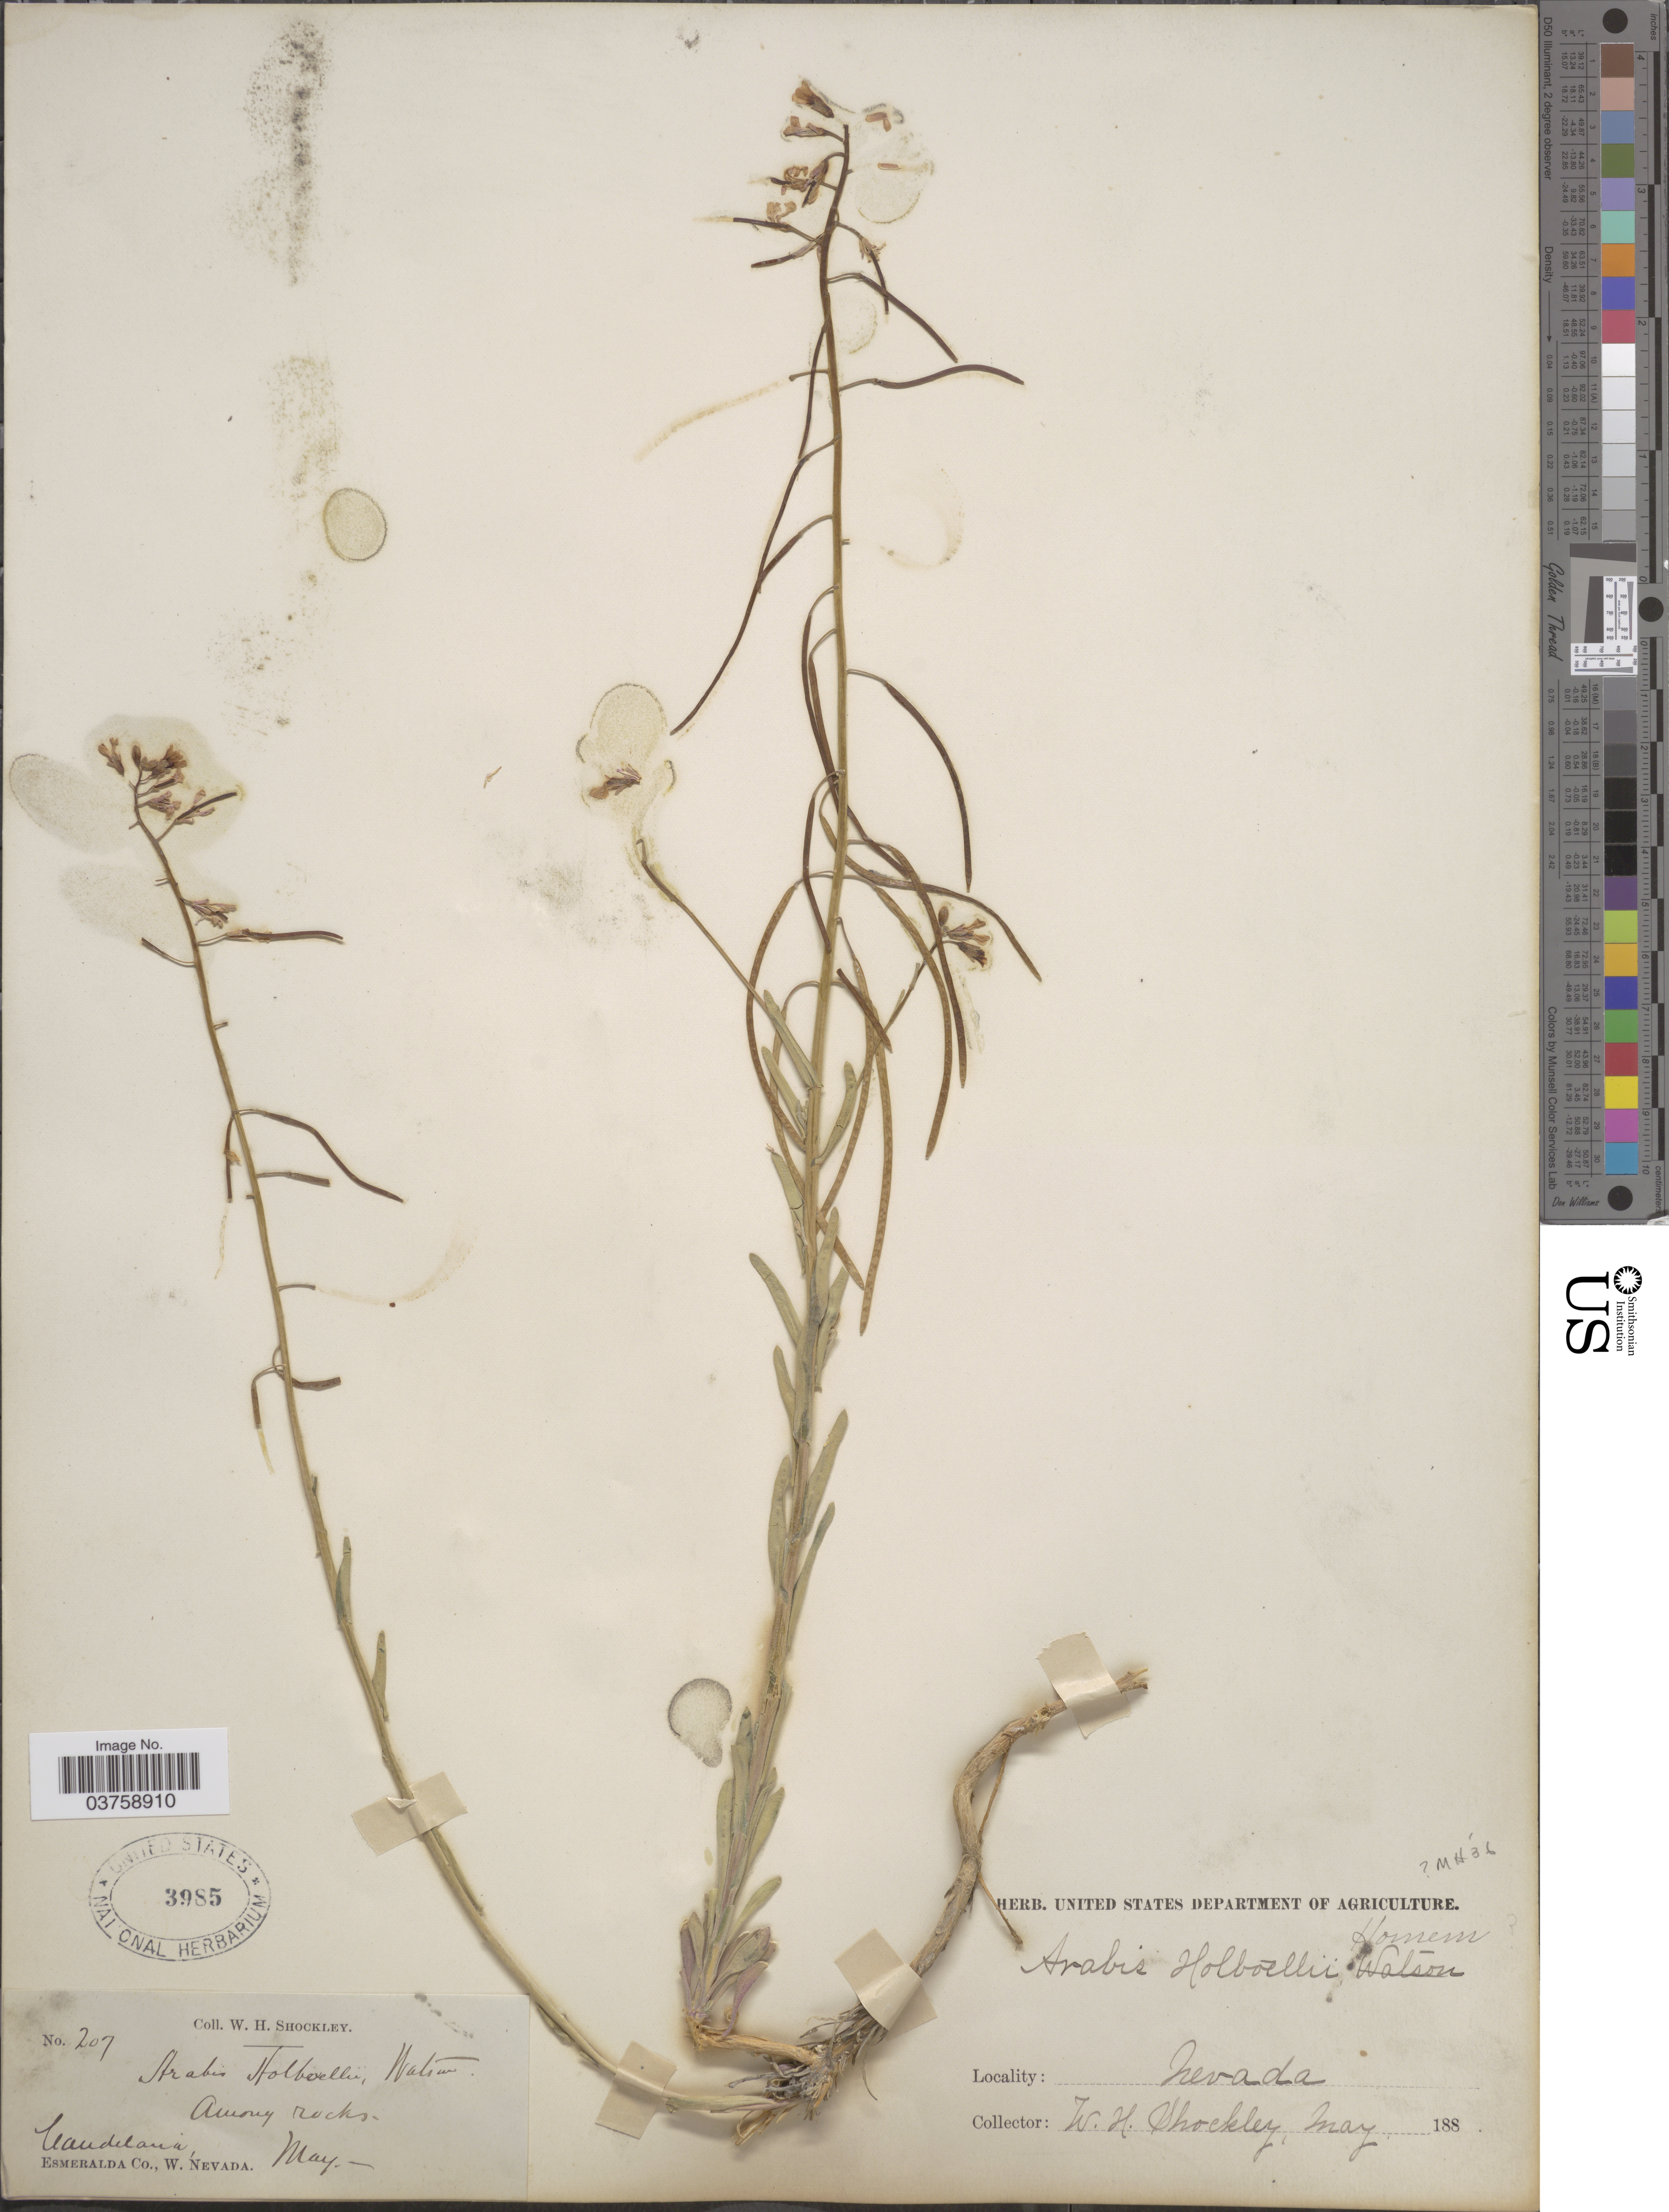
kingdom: Plantae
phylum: Tracheophyta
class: Magnoliopsida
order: Brassicales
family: Brassicaceae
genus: Arabis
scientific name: Arabis sparsiflora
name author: Nutt.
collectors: W. Shockley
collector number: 207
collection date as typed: May 188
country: United States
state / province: Nevada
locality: Among rocks, Candelaria, Esmeralda Co., W. Nevada.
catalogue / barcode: US 3985